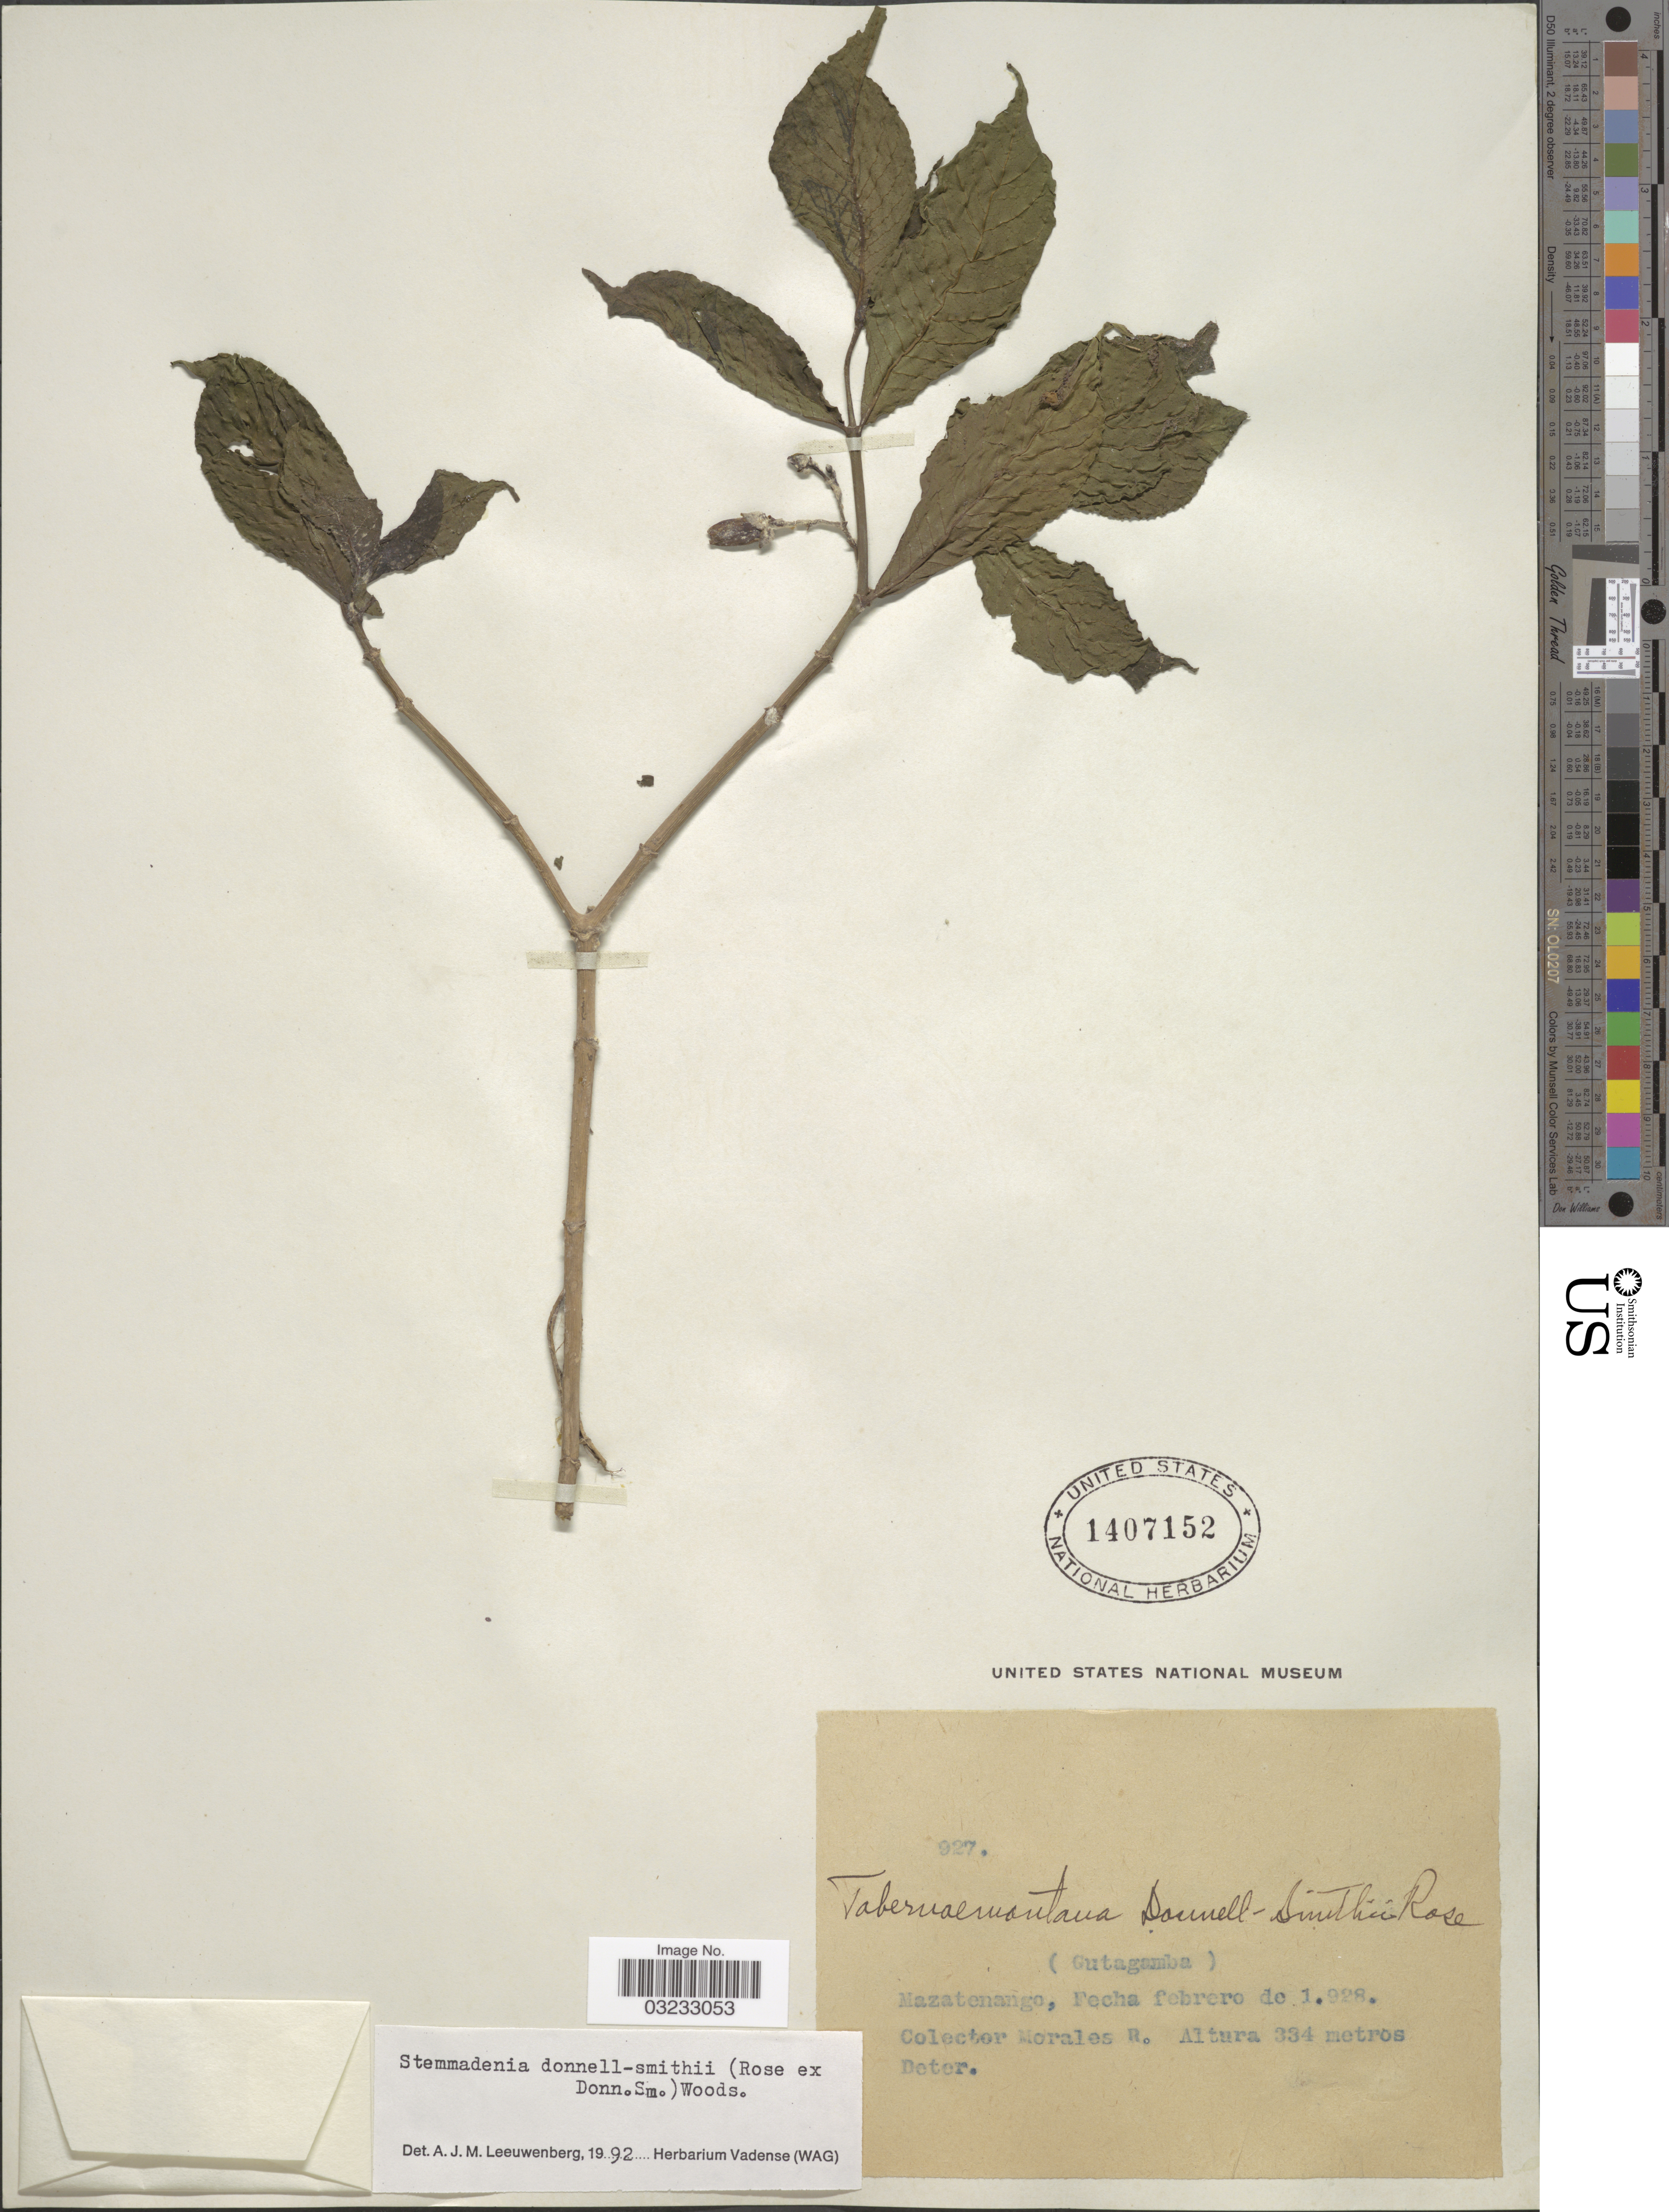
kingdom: Plantae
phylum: Tracheophyta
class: Magnoliopsida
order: Gentianales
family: Apocynaceae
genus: Stemmadenia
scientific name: Stemmadenia donnell-smithii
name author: (Rose ex Donn. Sm.) Woodson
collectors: R. Morales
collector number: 927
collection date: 1928-02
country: Guatemala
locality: (Gutagamba). Mazatenango.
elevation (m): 334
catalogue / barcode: US 1407152